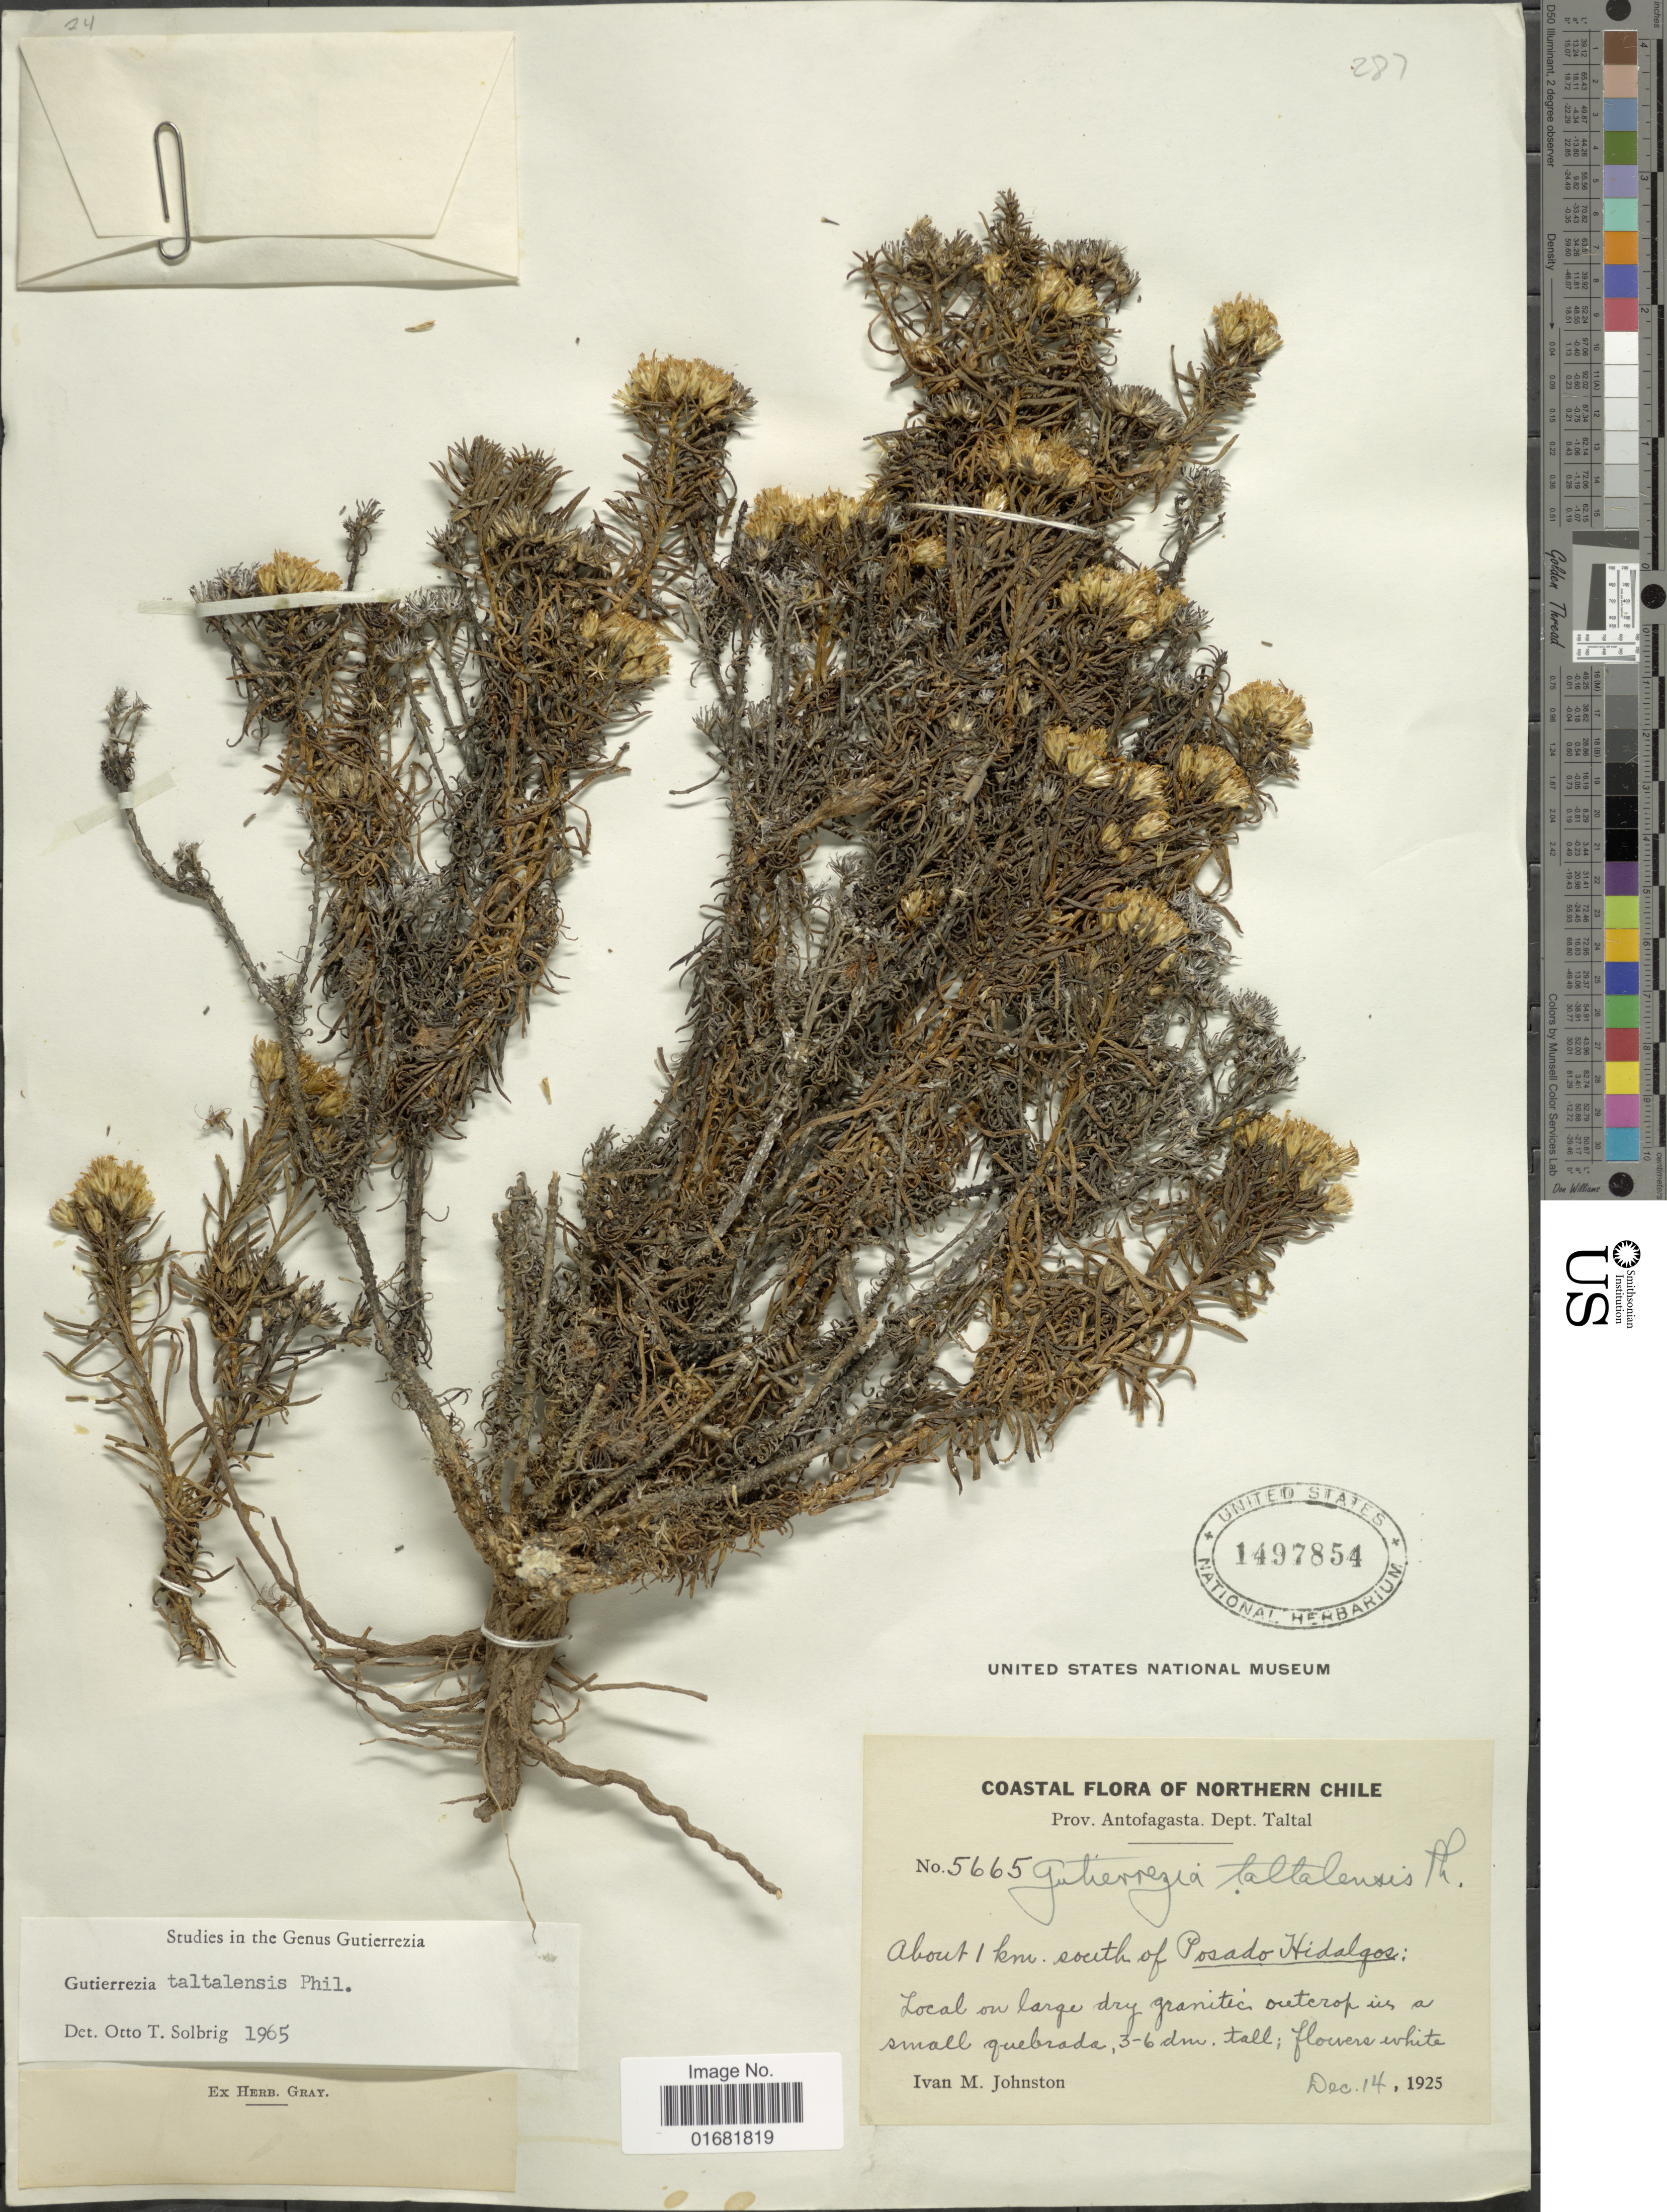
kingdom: Plantae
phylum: Tracheophyta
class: Magnoliopsida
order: Asterales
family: Asteraceae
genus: Gutierrezia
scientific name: Gutierrezia taltalensis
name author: Phil.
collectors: I.M. Johnston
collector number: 5665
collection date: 1925-12-14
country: Chile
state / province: Antofagasta (II)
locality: Northern Chile. Dept. Taltal. About 1 km. south of Posado Hidalgos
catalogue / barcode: US 1497854